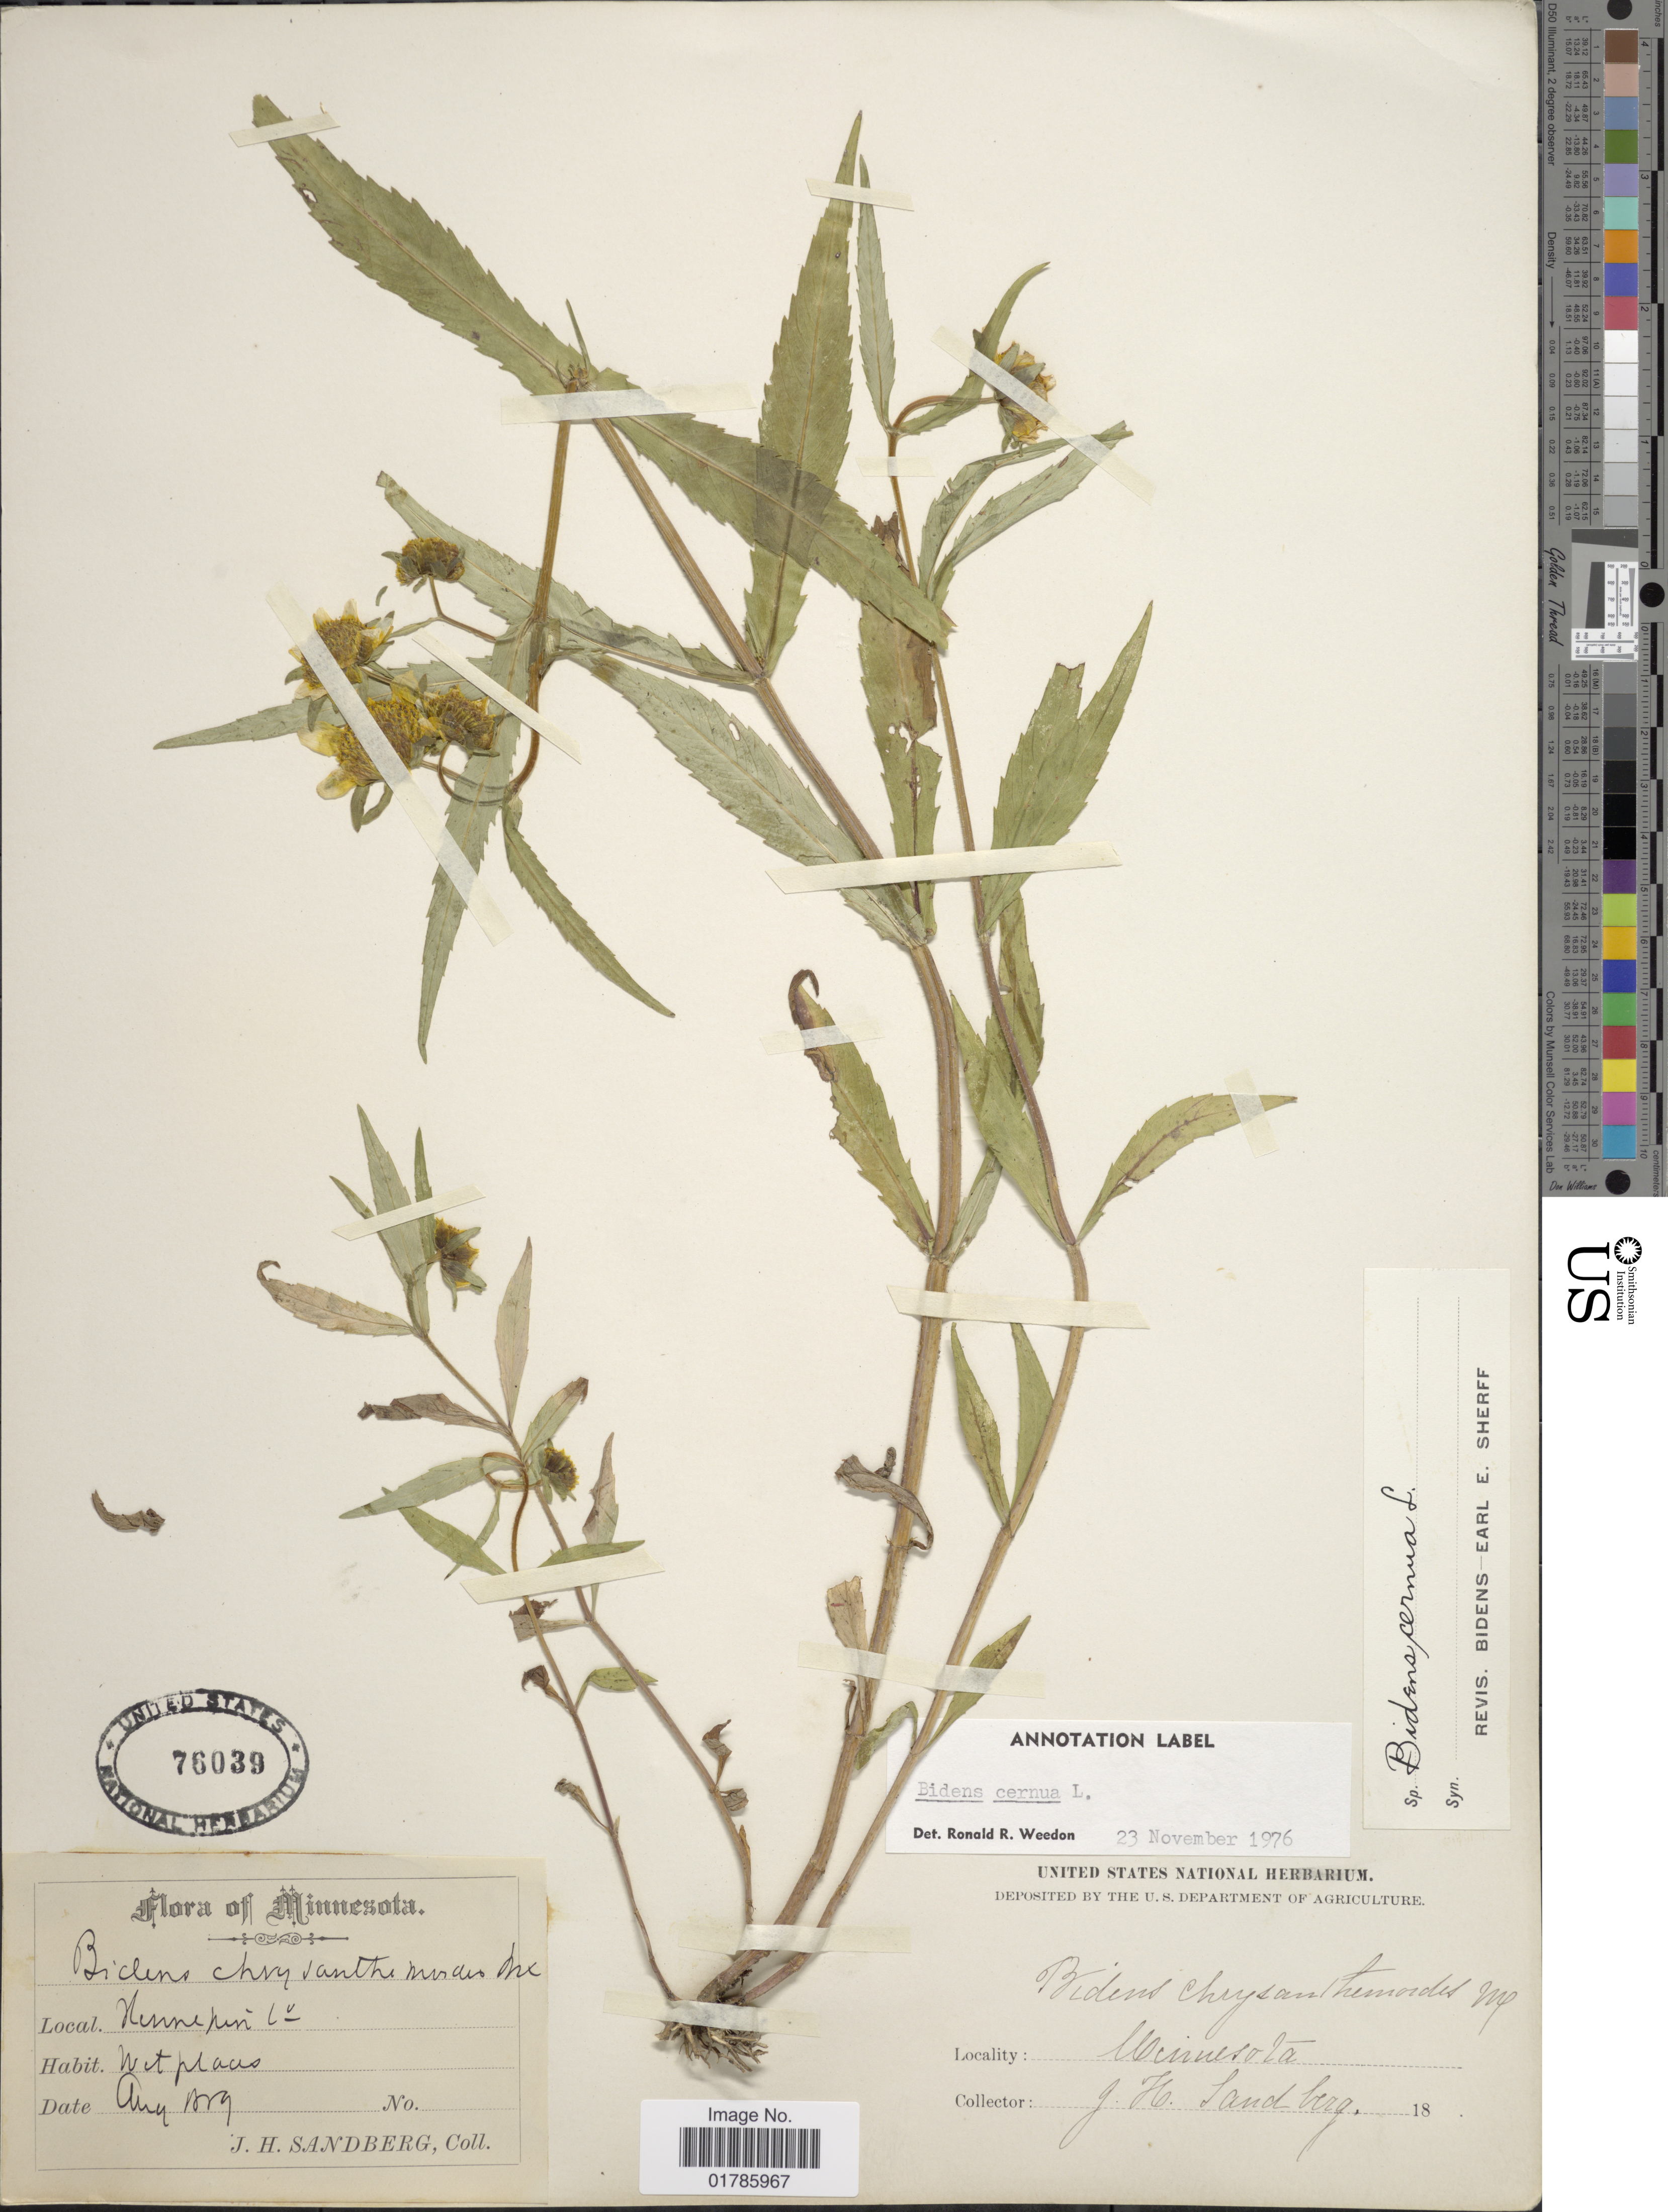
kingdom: Plantae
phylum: Tracheophyta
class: Magnoliopsida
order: Asterales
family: Asteraceae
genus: Bidens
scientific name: Bidens cernua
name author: L.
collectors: J. H. Sandberg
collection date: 1819-08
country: United States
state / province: Minnesota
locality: Hennepin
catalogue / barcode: US 76039